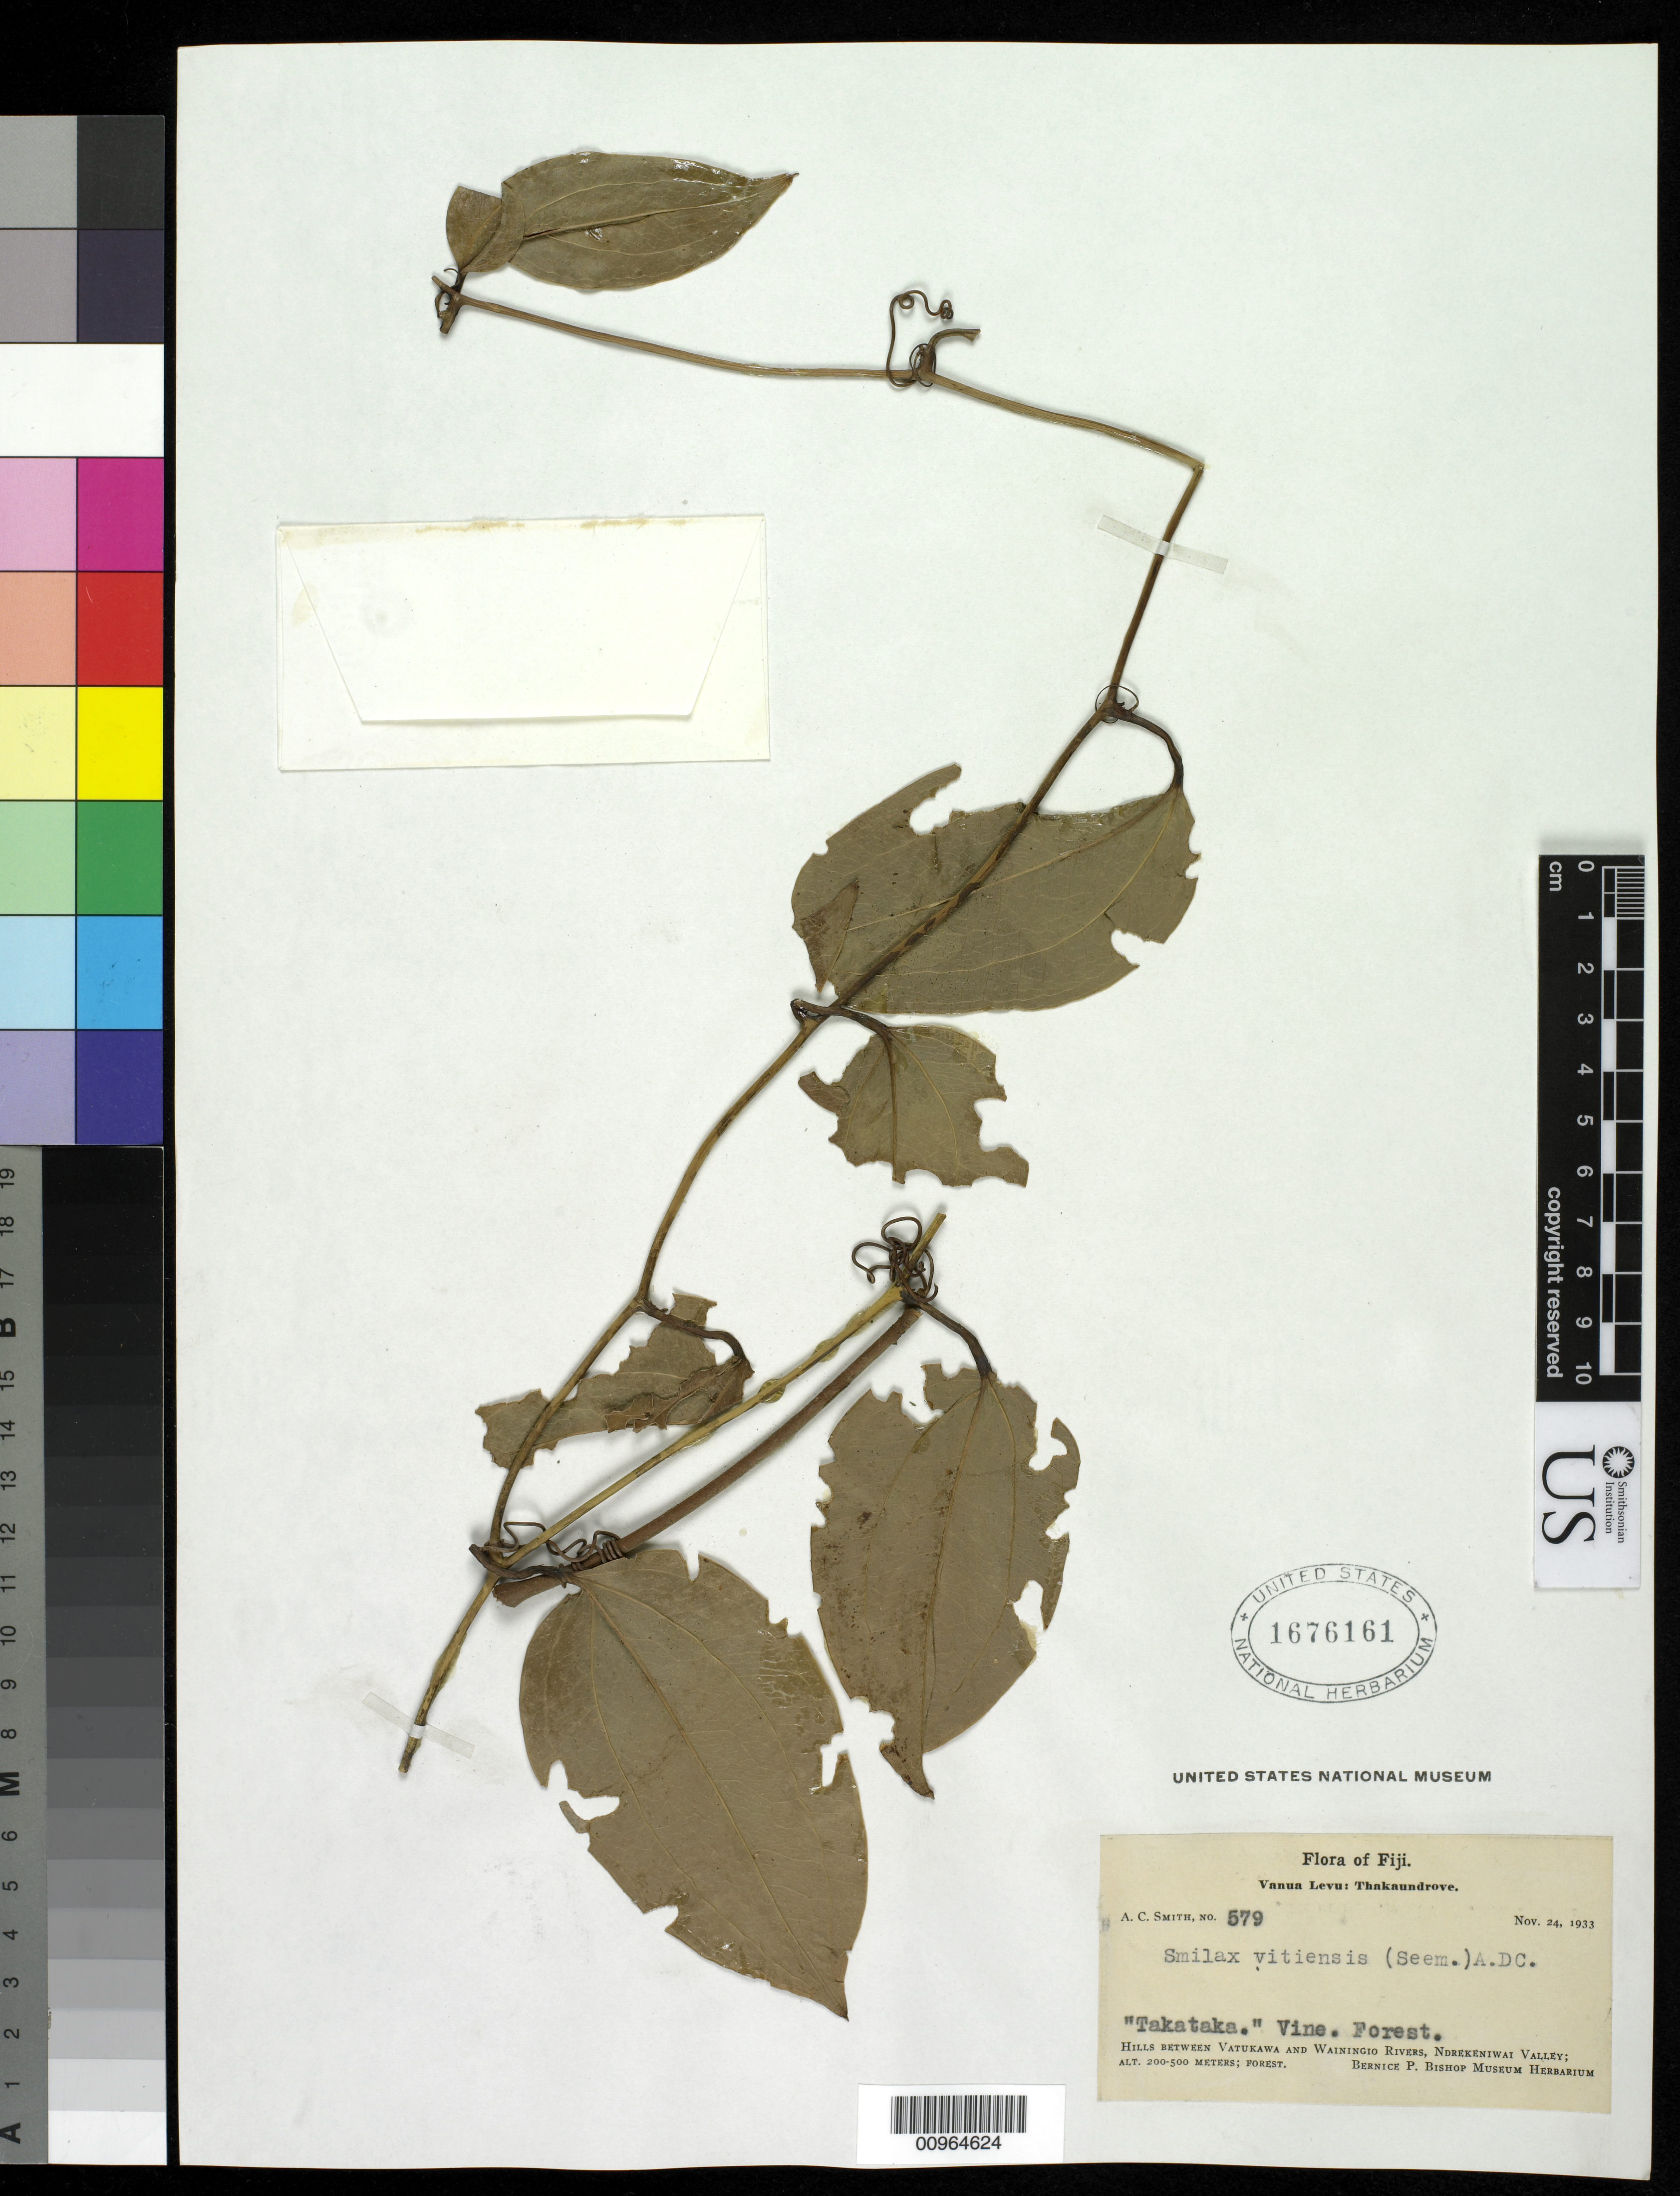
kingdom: Plantae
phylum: Tracheophyta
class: Liliopsida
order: Liliales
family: Smilacaceae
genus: Smilax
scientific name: Smilax vitiensis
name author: (Seem.) A. DC.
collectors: C. A. Smith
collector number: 579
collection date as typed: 24 Nov 1933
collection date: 1933-11-24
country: Fiji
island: Vanua Levu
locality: Thakaundrove, Hills between Vatukawa and Wainingio Rivers, Ndrekeniwai Valley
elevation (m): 200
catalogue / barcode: US 1676161